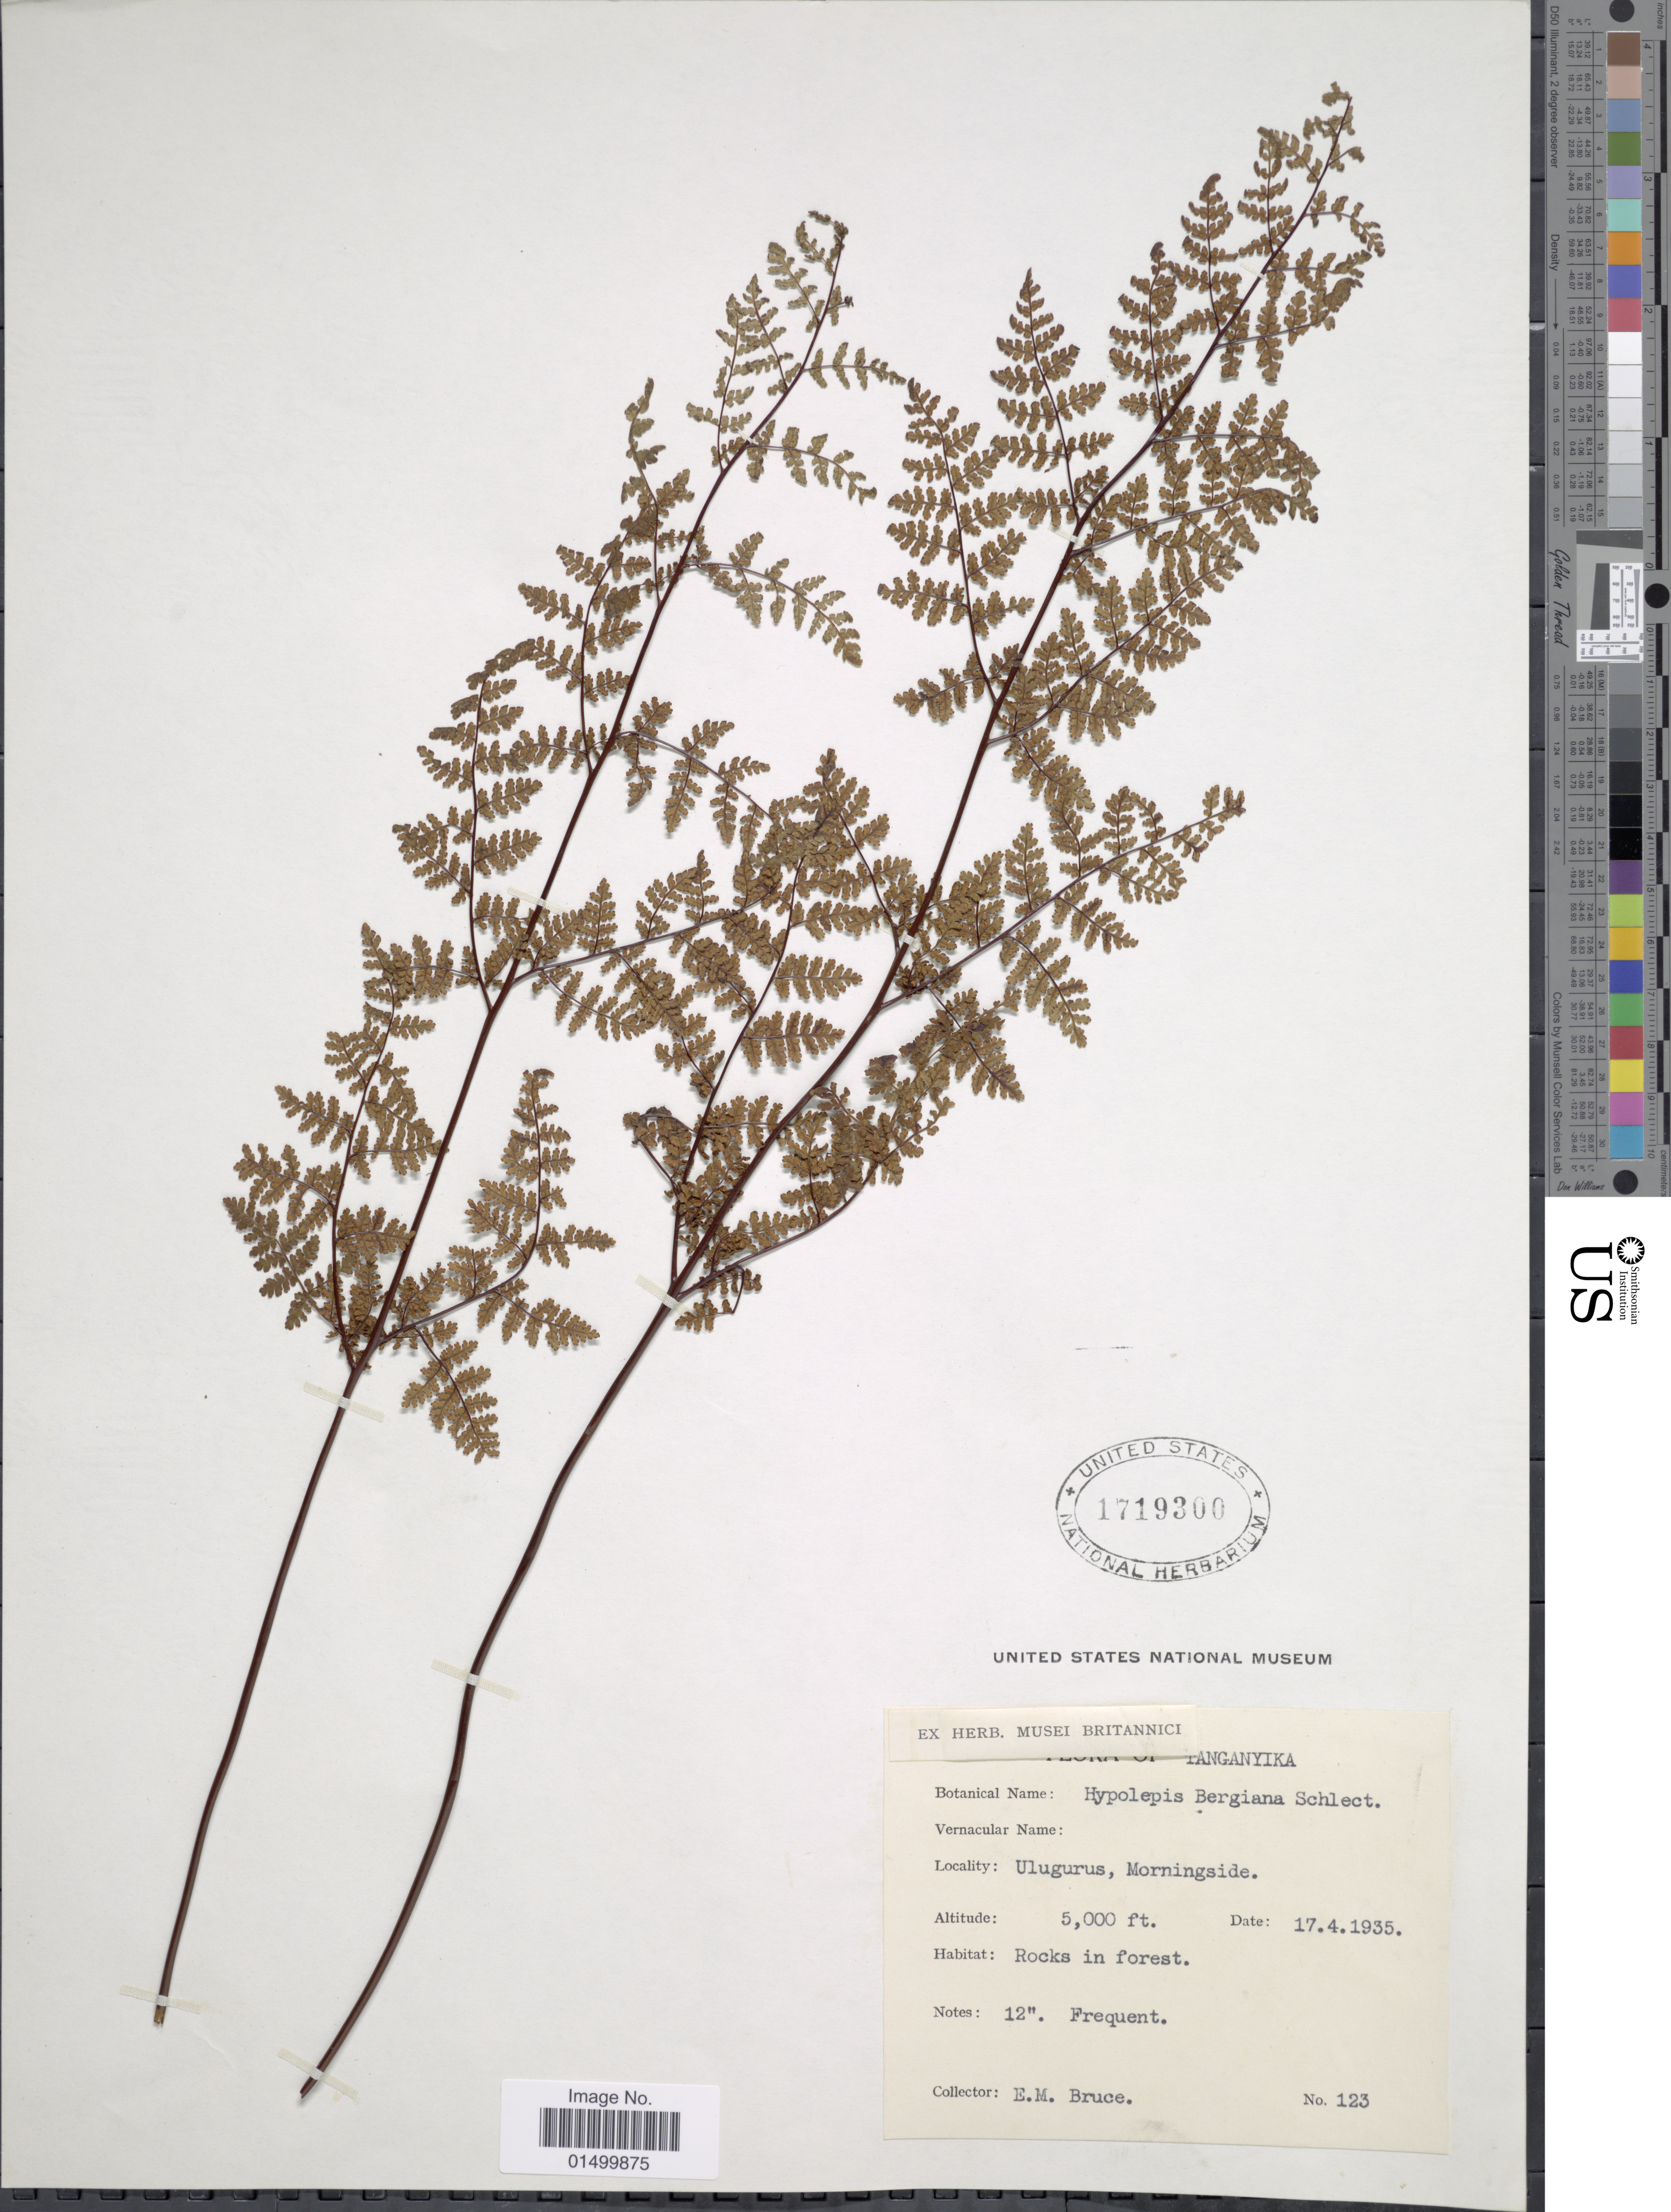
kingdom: Plantae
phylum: Tracheophyta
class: Polypodiopsida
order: Polypodiales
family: Pteridaceae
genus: Cheilanthes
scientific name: Cheilanthes bergiana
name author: Schltdl.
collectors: E. Bruce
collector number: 123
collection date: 1935-04-17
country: Tanzania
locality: Tanganyika, Ulugurus, Morningside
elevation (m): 1524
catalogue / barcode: US 1719300